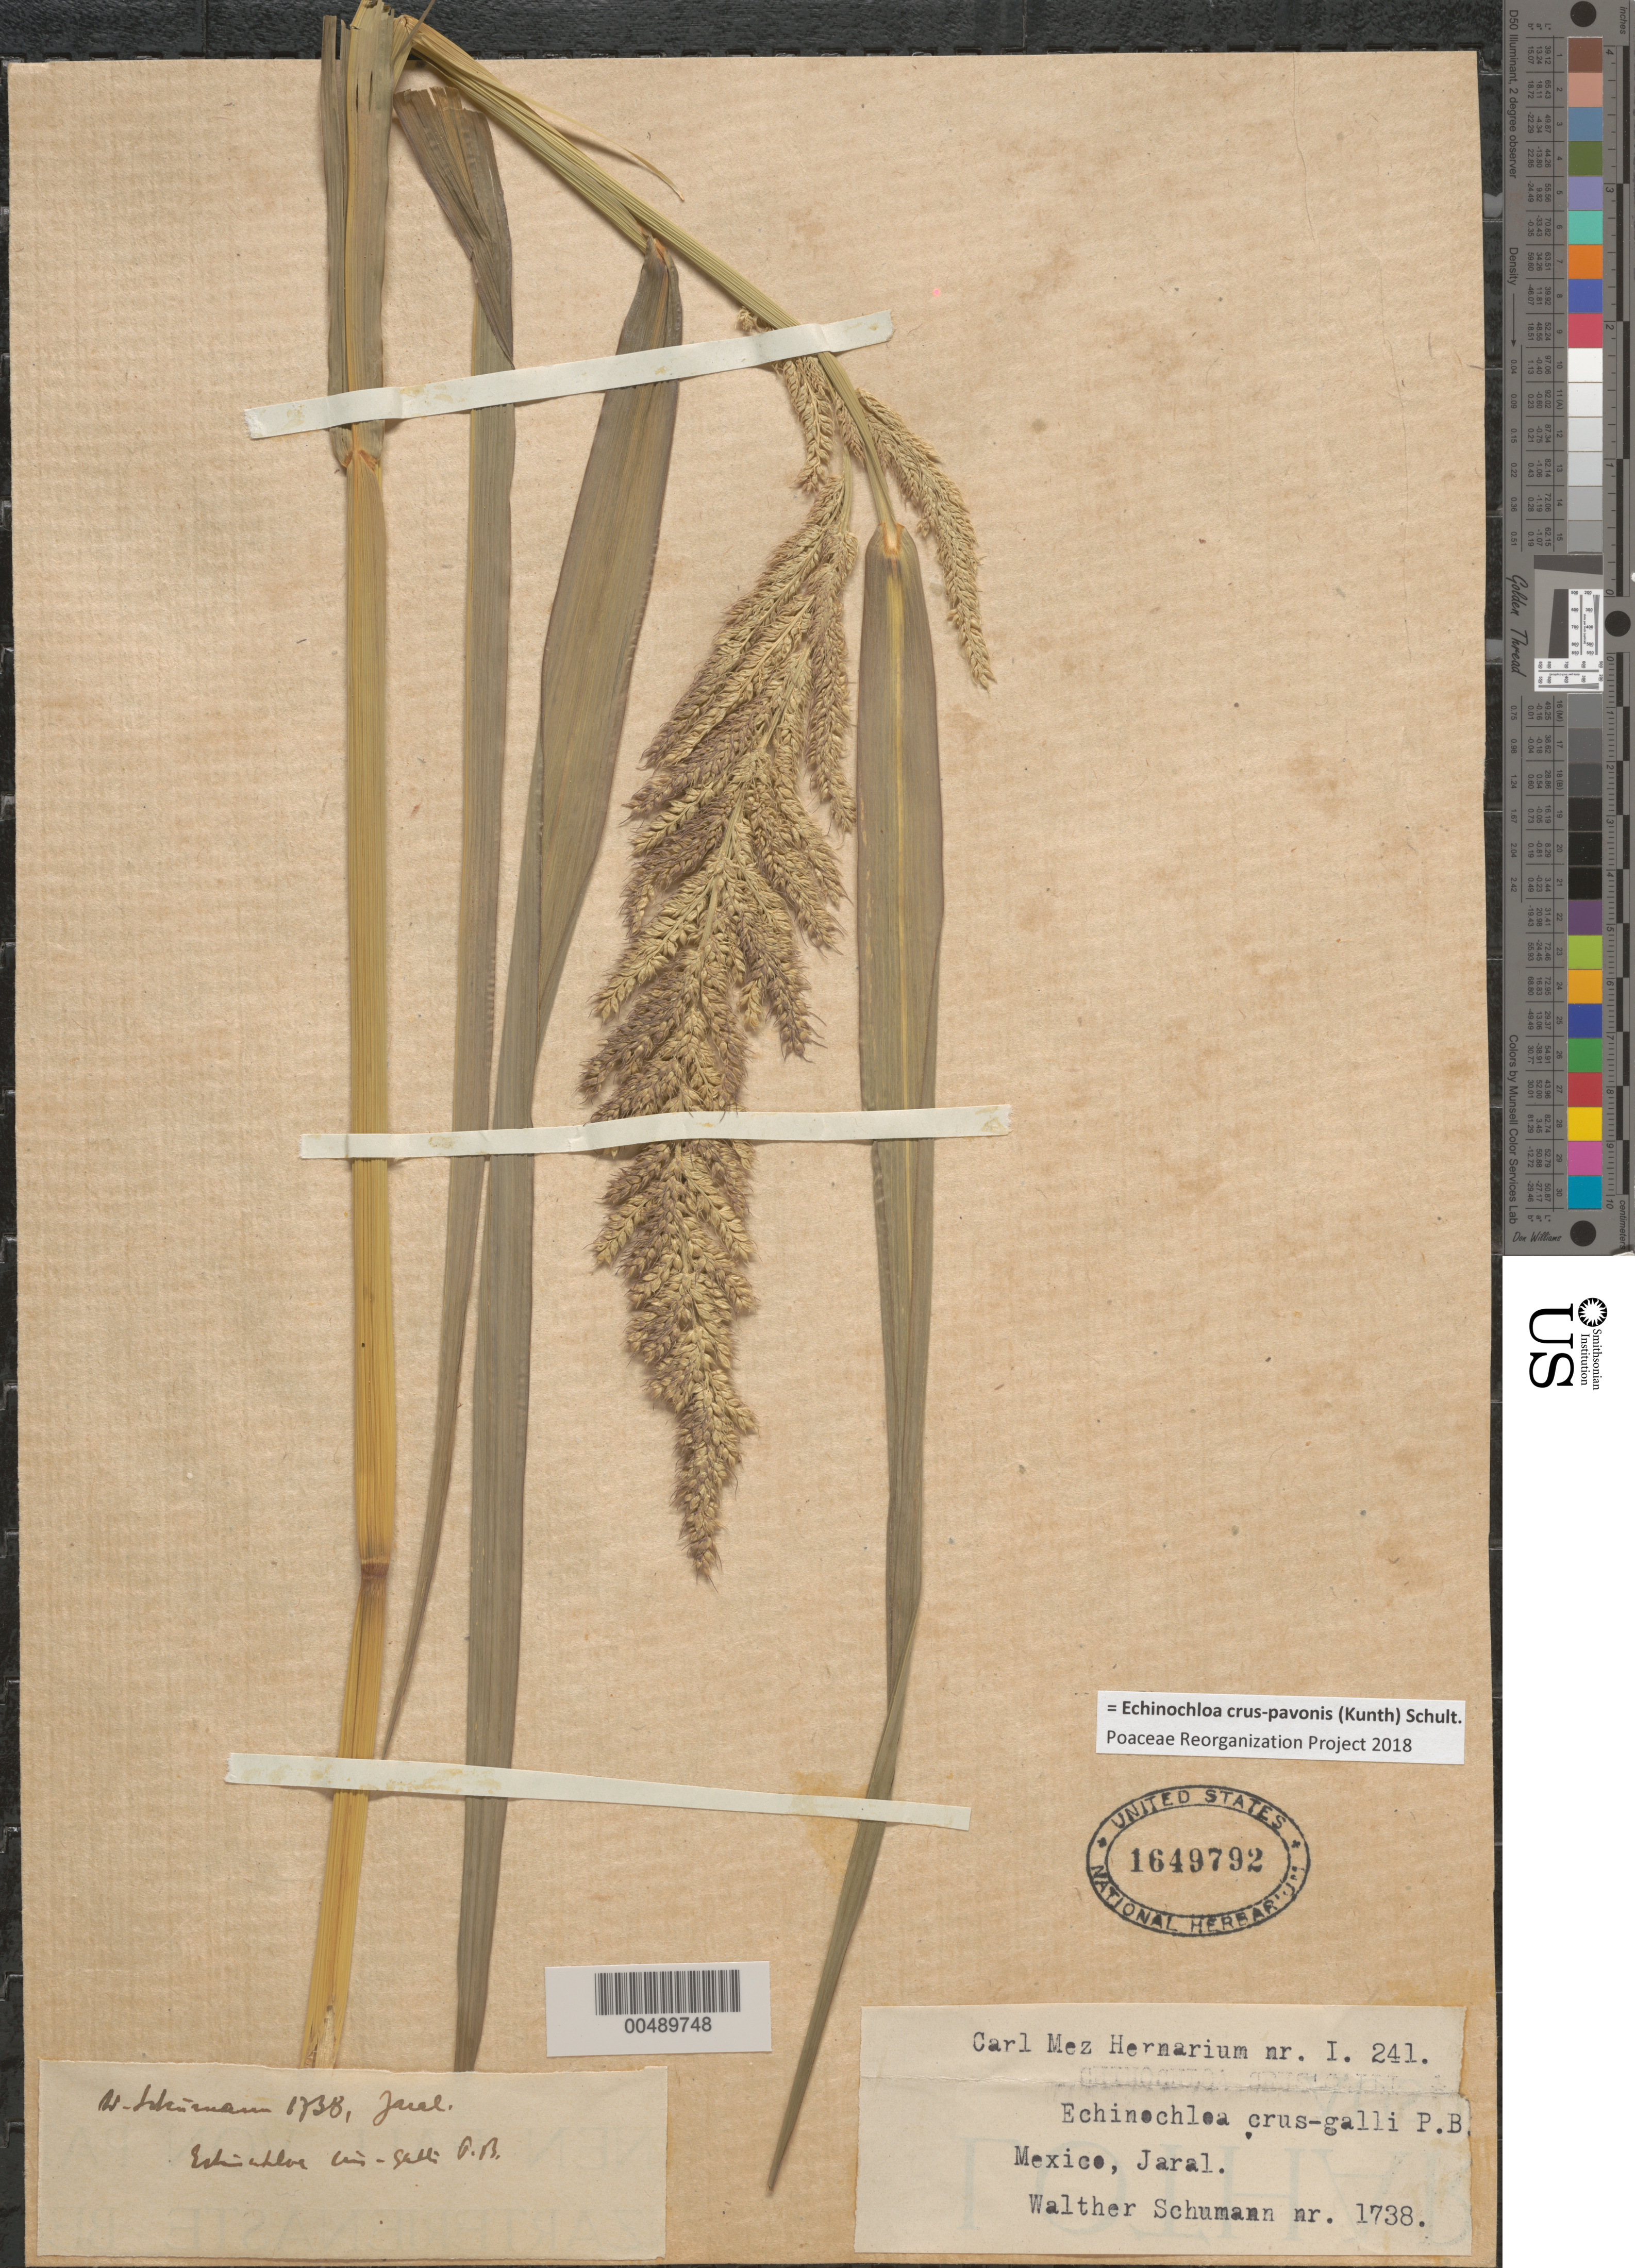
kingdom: Plantae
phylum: Tracheophyta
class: Liliopsida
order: Poales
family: Poaceae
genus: Echinochloa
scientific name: Echinochloa crus-pavonis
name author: (Kunth) Schult.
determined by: Poaceae Reorganization Project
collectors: W. Schumann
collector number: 1738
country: Mexico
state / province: Coahuila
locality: Jaral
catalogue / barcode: US 1649792